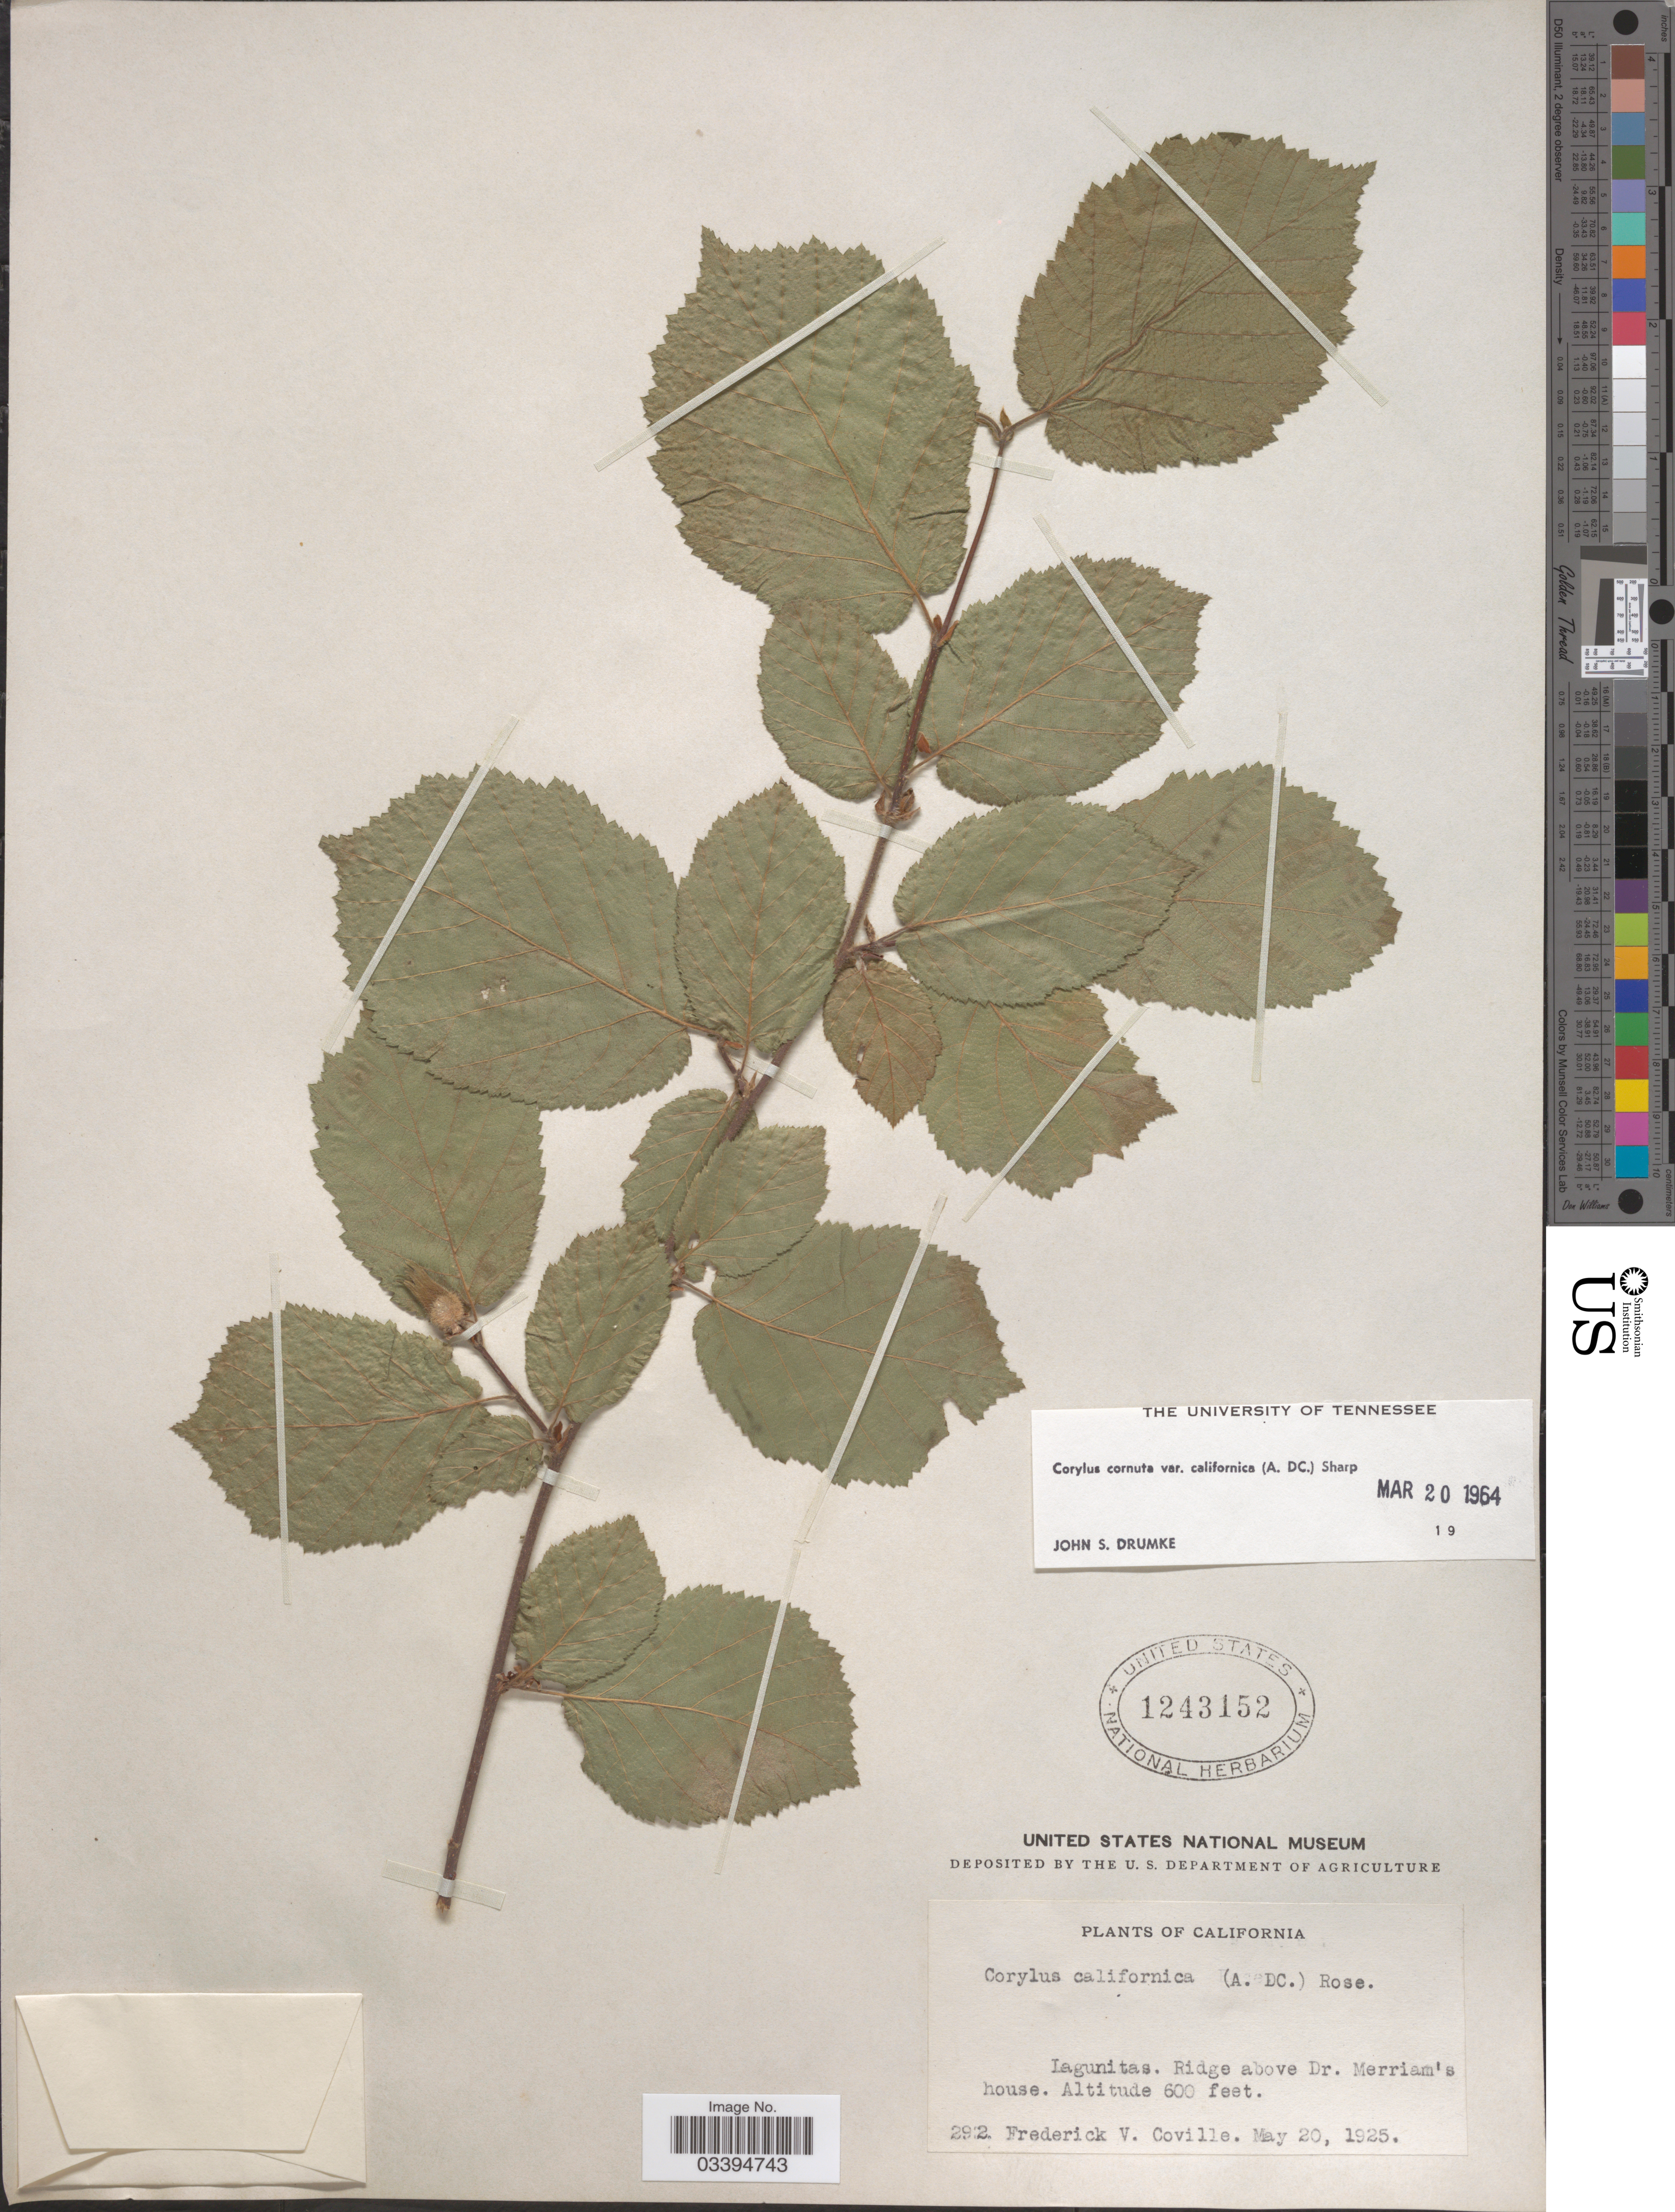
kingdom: Plantae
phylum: Tracheophyta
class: Magnoliopsida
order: Fagales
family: Betulaceae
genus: Corylus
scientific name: Corylus cornuta var. californica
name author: Marshall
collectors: F. V. Coville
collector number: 292*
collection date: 1925-05-20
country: United States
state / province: California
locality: Lagunitas. Ridge above Dr. Merriam's house.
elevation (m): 183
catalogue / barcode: US 1243152